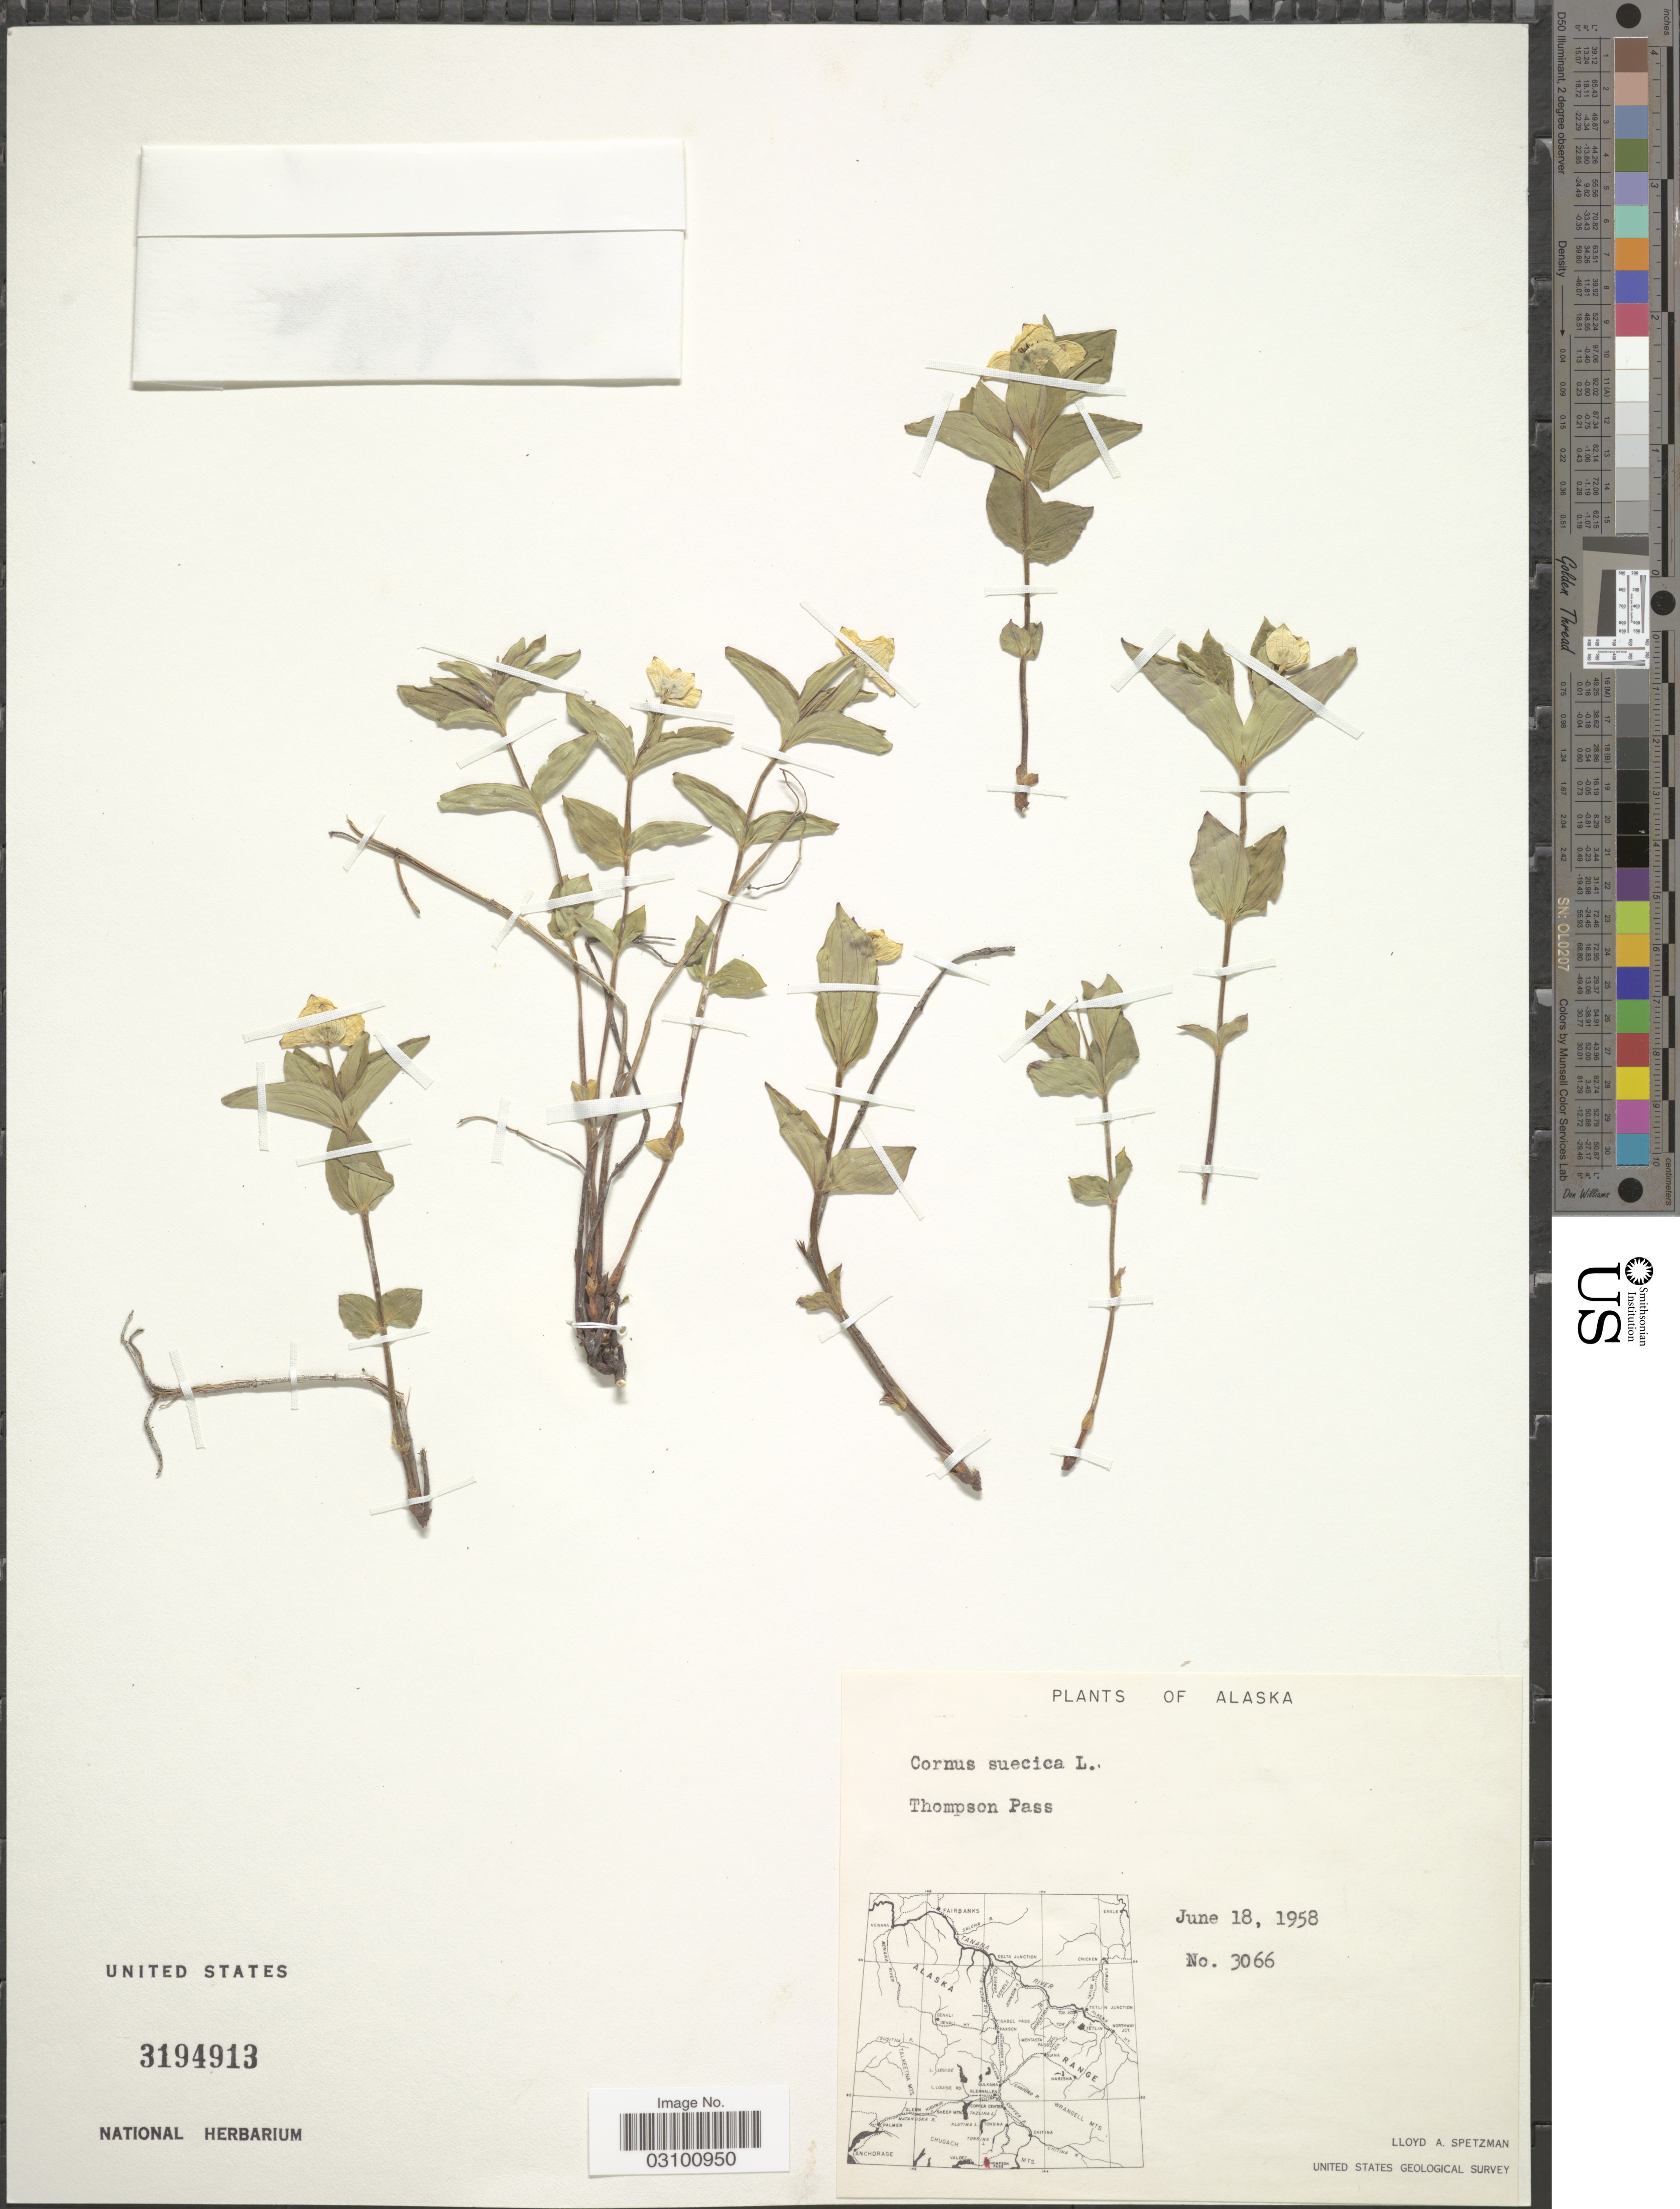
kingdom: Plantae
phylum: Tracheophyta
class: Magnoliopsida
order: Cornales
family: Cornaceae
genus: Cornus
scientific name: Cornus suecica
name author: L.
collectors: L. Spetzman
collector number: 3066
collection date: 1958-06-18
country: United States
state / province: Alaska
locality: Thompson Pass.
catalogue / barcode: US 3194913